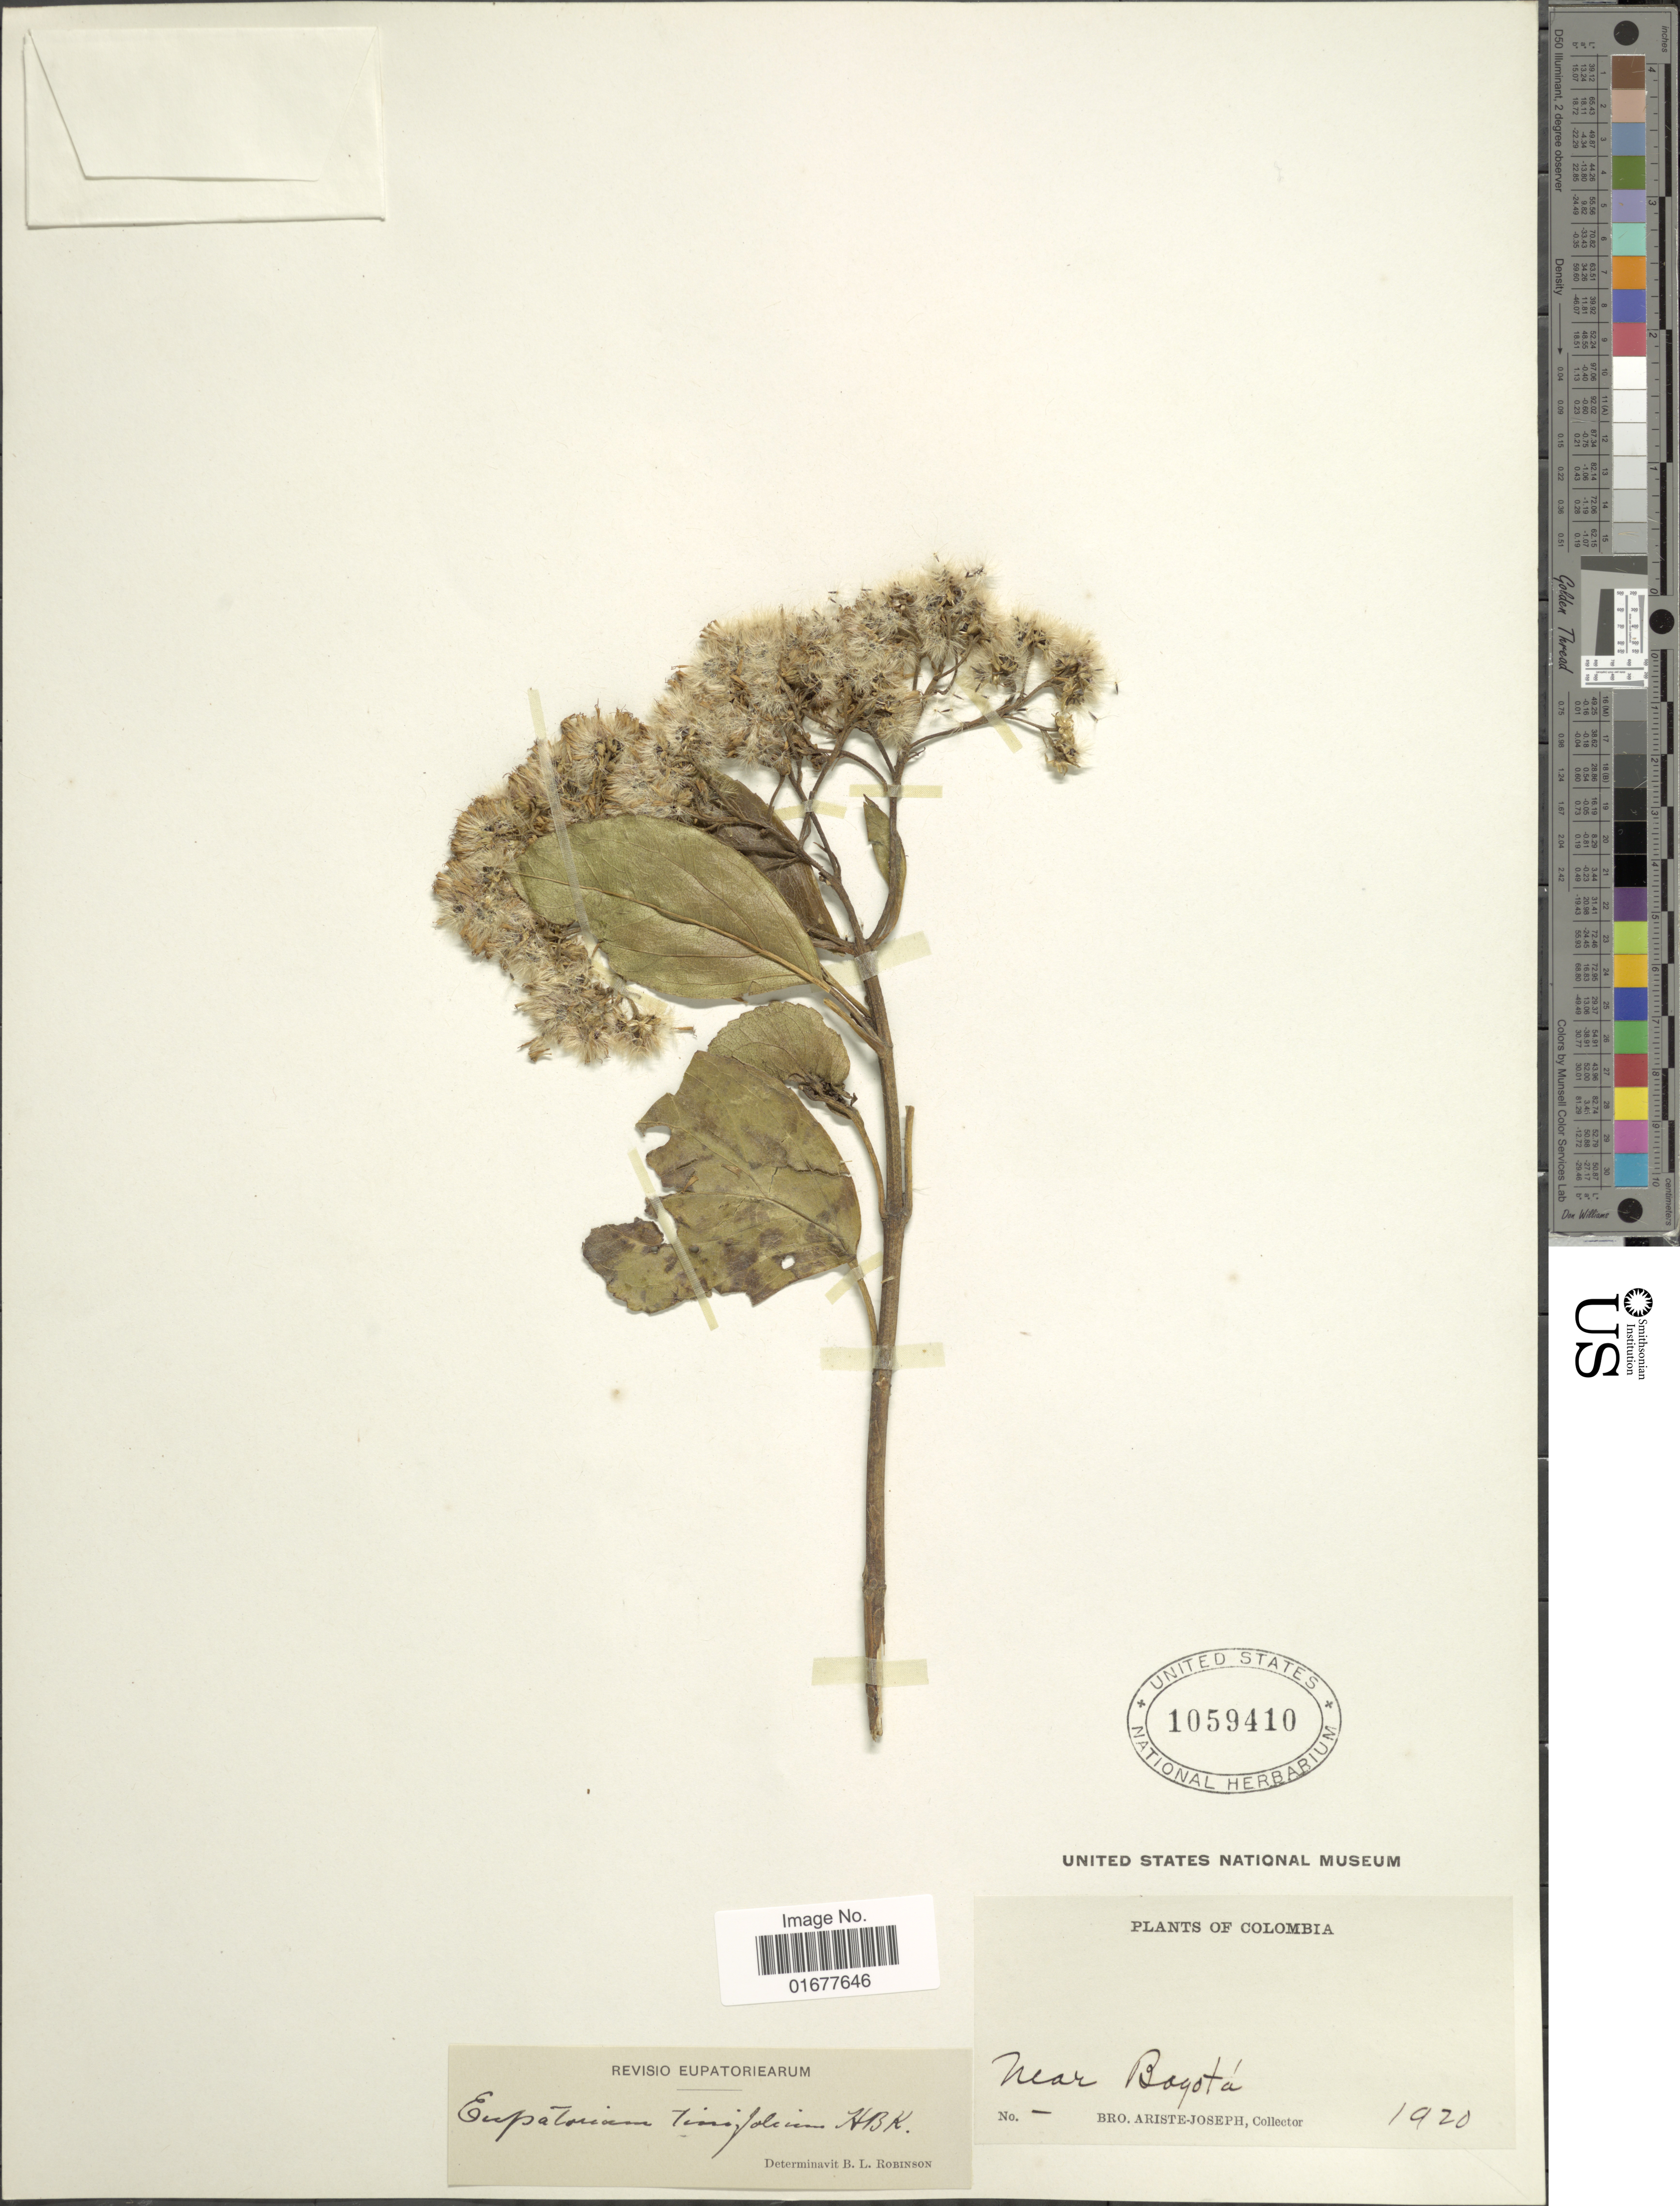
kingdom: Plantae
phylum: Tracheophyta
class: Magnoliopsida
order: Asterales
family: Asteraceae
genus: Ageratina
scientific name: Ageratina tinifolia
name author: (Kunth) R.M. King & H. Rob.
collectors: Bro. Ariste-Joseph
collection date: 1920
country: Colombia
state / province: Bogota D.C.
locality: Near Bogota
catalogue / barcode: US 1059410